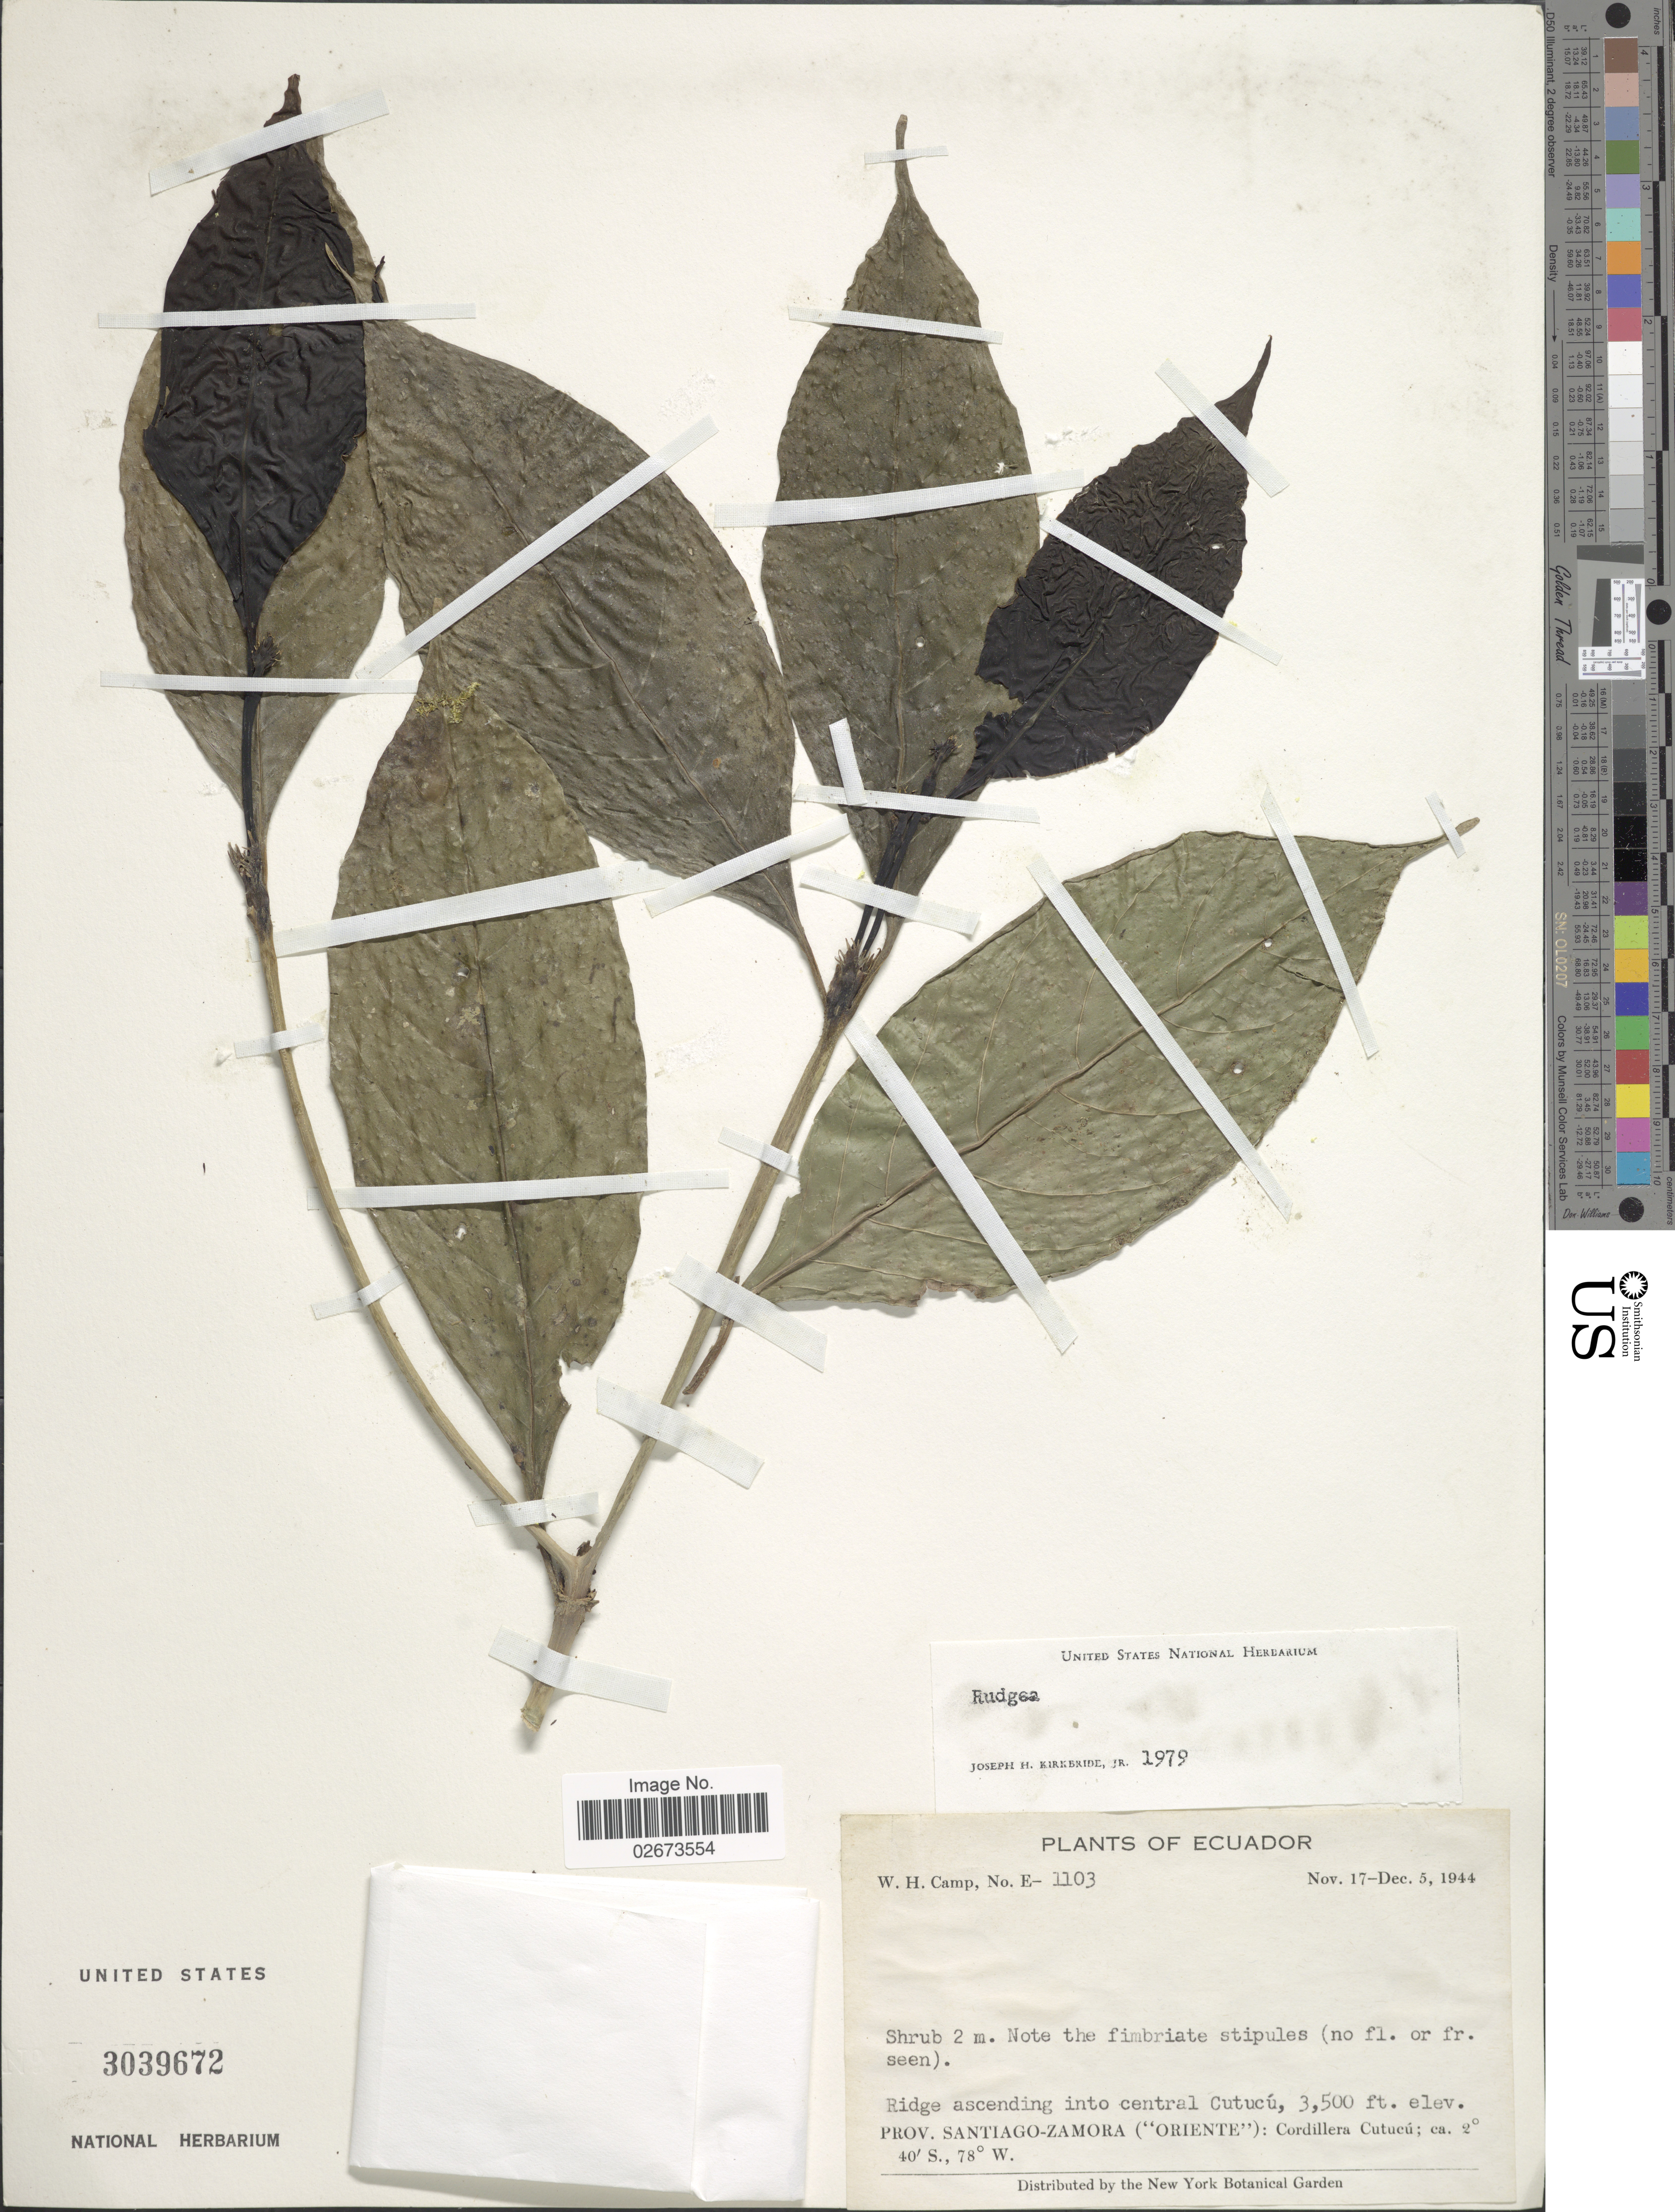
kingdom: Plantae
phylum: Tracheophyta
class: Magnoliopsida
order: Gentianales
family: Rubiaceae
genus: Rudgea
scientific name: Rudgea sp.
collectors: W. H. Camp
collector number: E-1103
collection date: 1944-11-17/1944-12-05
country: Ecuador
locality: Prov. Santiago-Zamora (Oriente) Cordillera Cutucu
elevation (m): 1067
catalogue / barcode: US 3039672